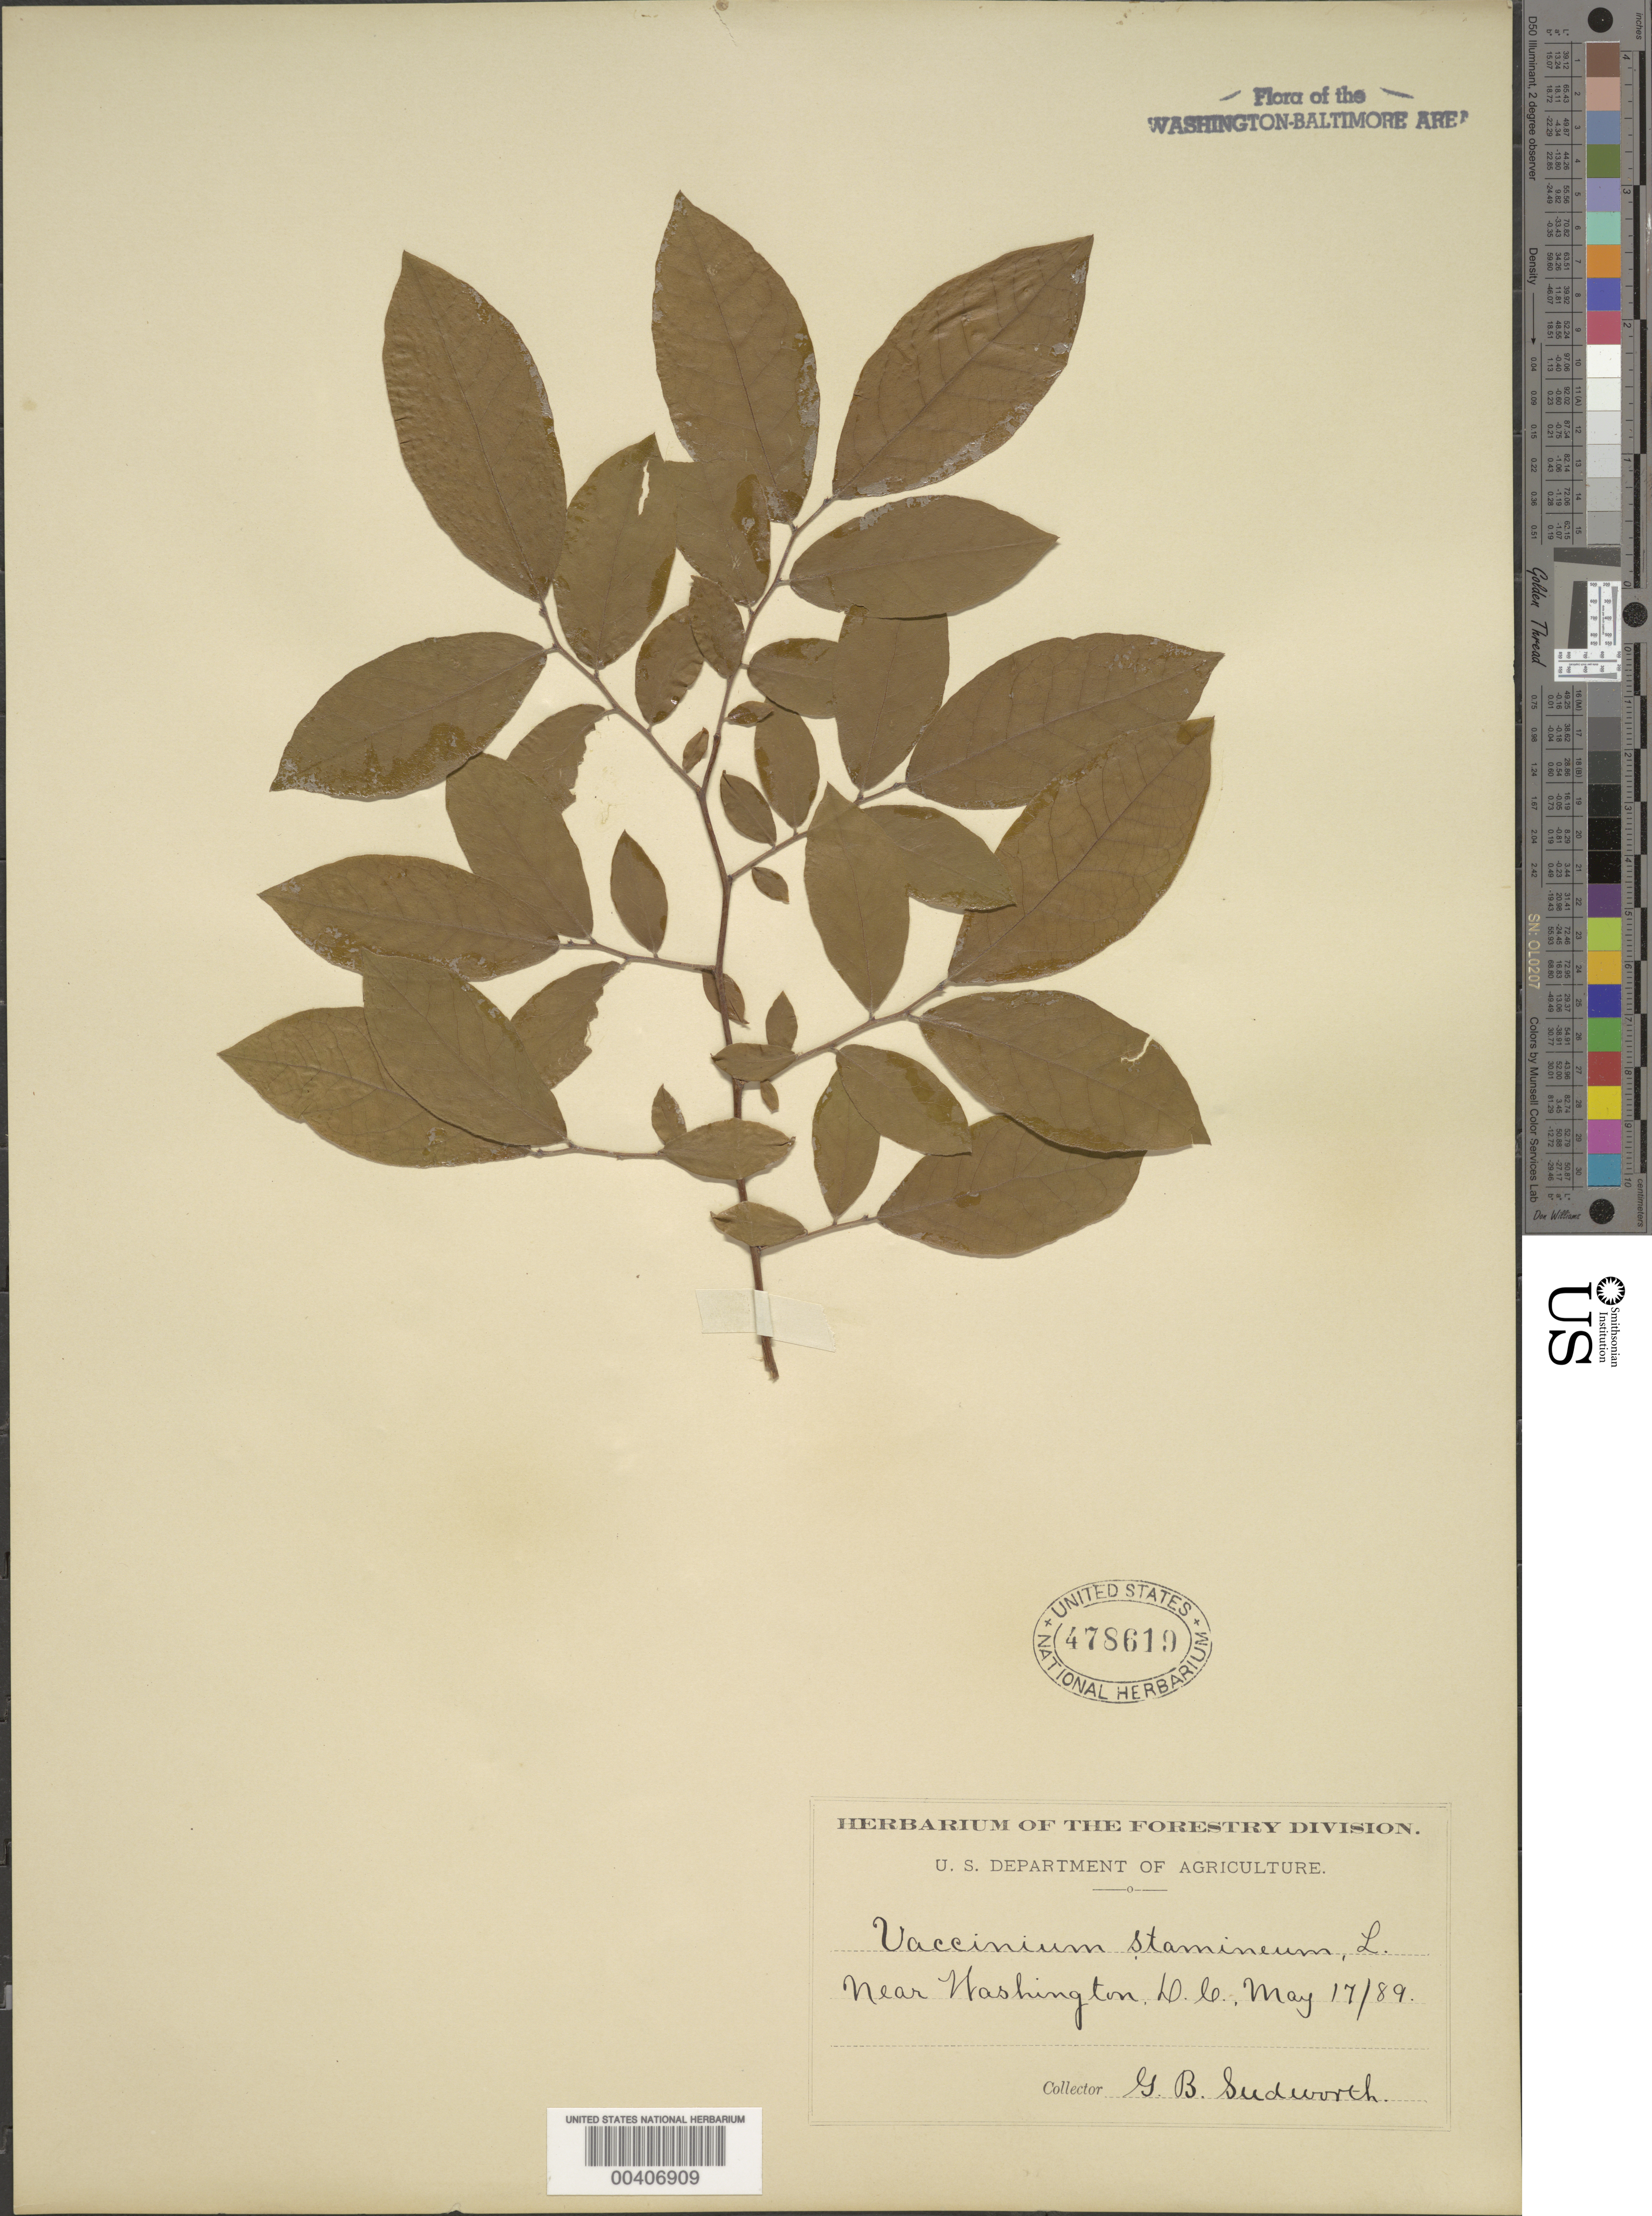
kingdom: Plantae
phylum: Tracheophyta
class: Magnoliopsida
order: Ericales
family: Ericaceae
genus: Vaccinium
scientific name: Vaccinium stamineum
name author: L.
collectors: G. B. Sudworth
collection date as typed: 17 May 1889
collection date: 1889-05-17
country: United States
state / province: District of Columbia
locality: Near Washington DC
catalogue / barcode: US 478619